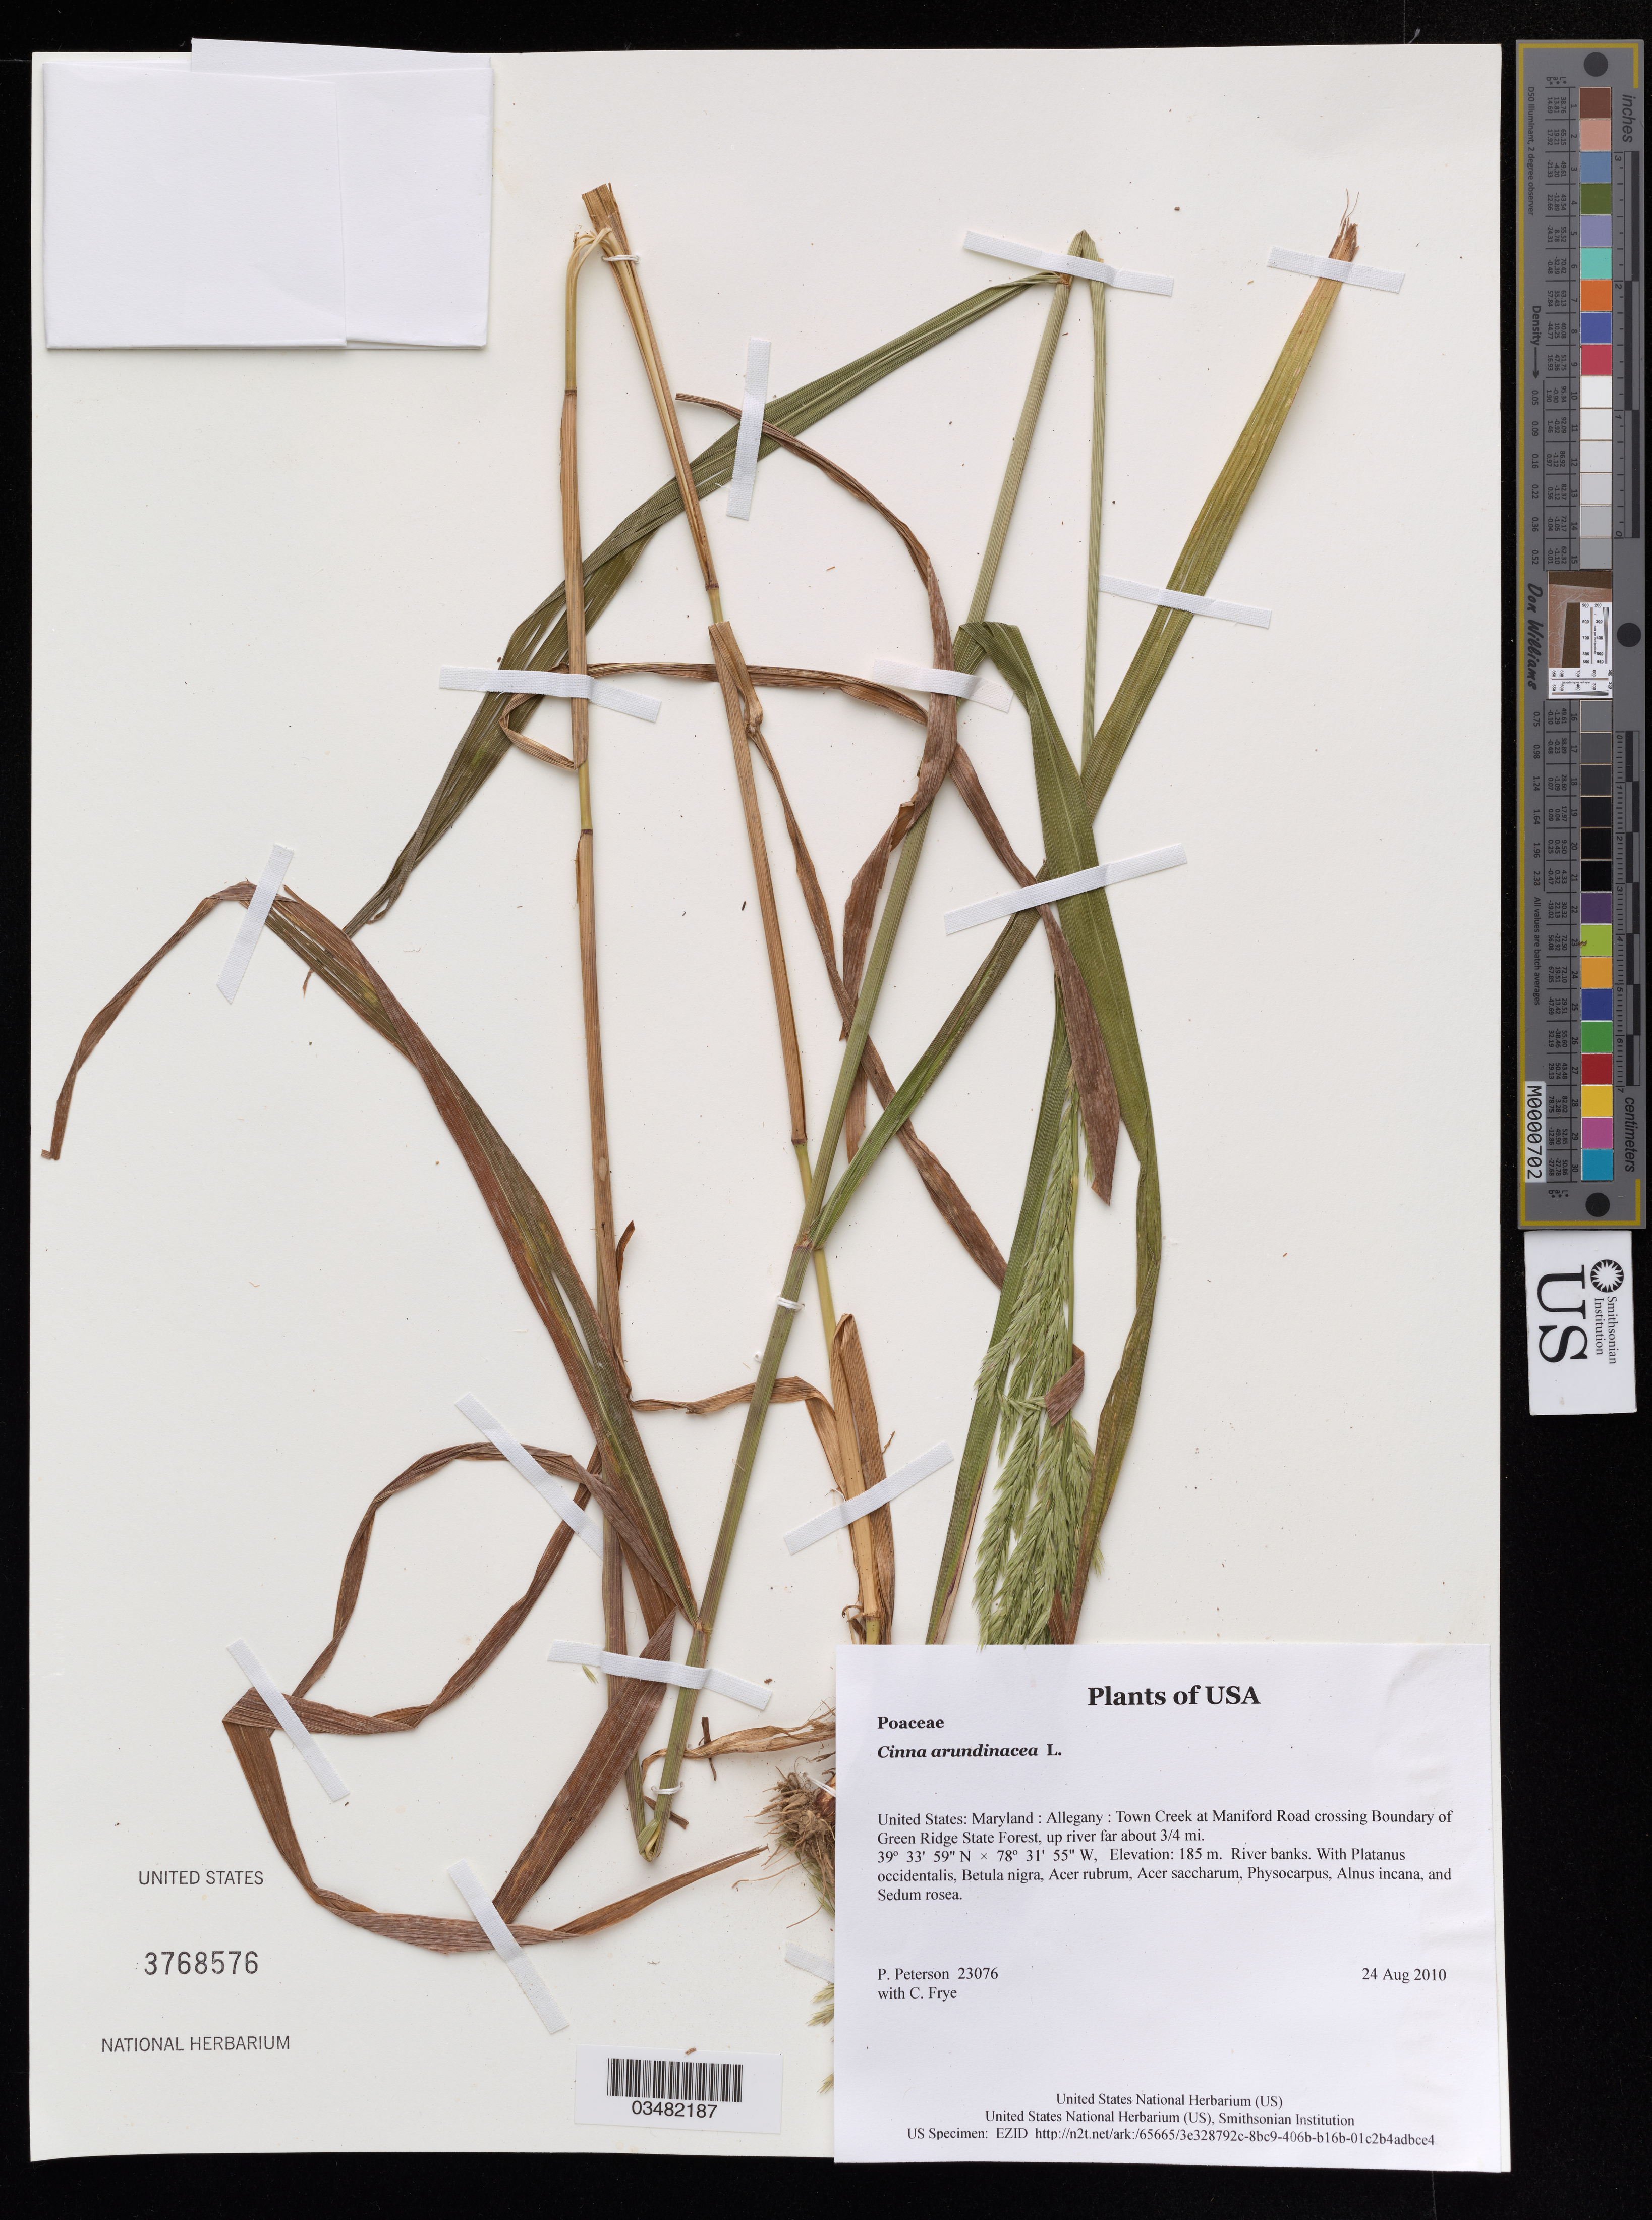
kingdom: Plantae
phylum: Tracheophyta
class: Liliopsida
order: Poales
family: Poaceae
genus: Cinna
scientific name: Cinna arundinacea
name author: L.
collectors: P. M. Peterson & C. Frye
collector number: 23076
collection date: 2010-08-24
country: United States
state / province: Maryland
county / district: Allegany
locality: Town Creek at Maniford Road crossing Boundary of Green Ridge State Forest, up river far about 3/4 mi.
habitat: River banks.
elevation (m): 185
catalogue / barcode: US 3768576